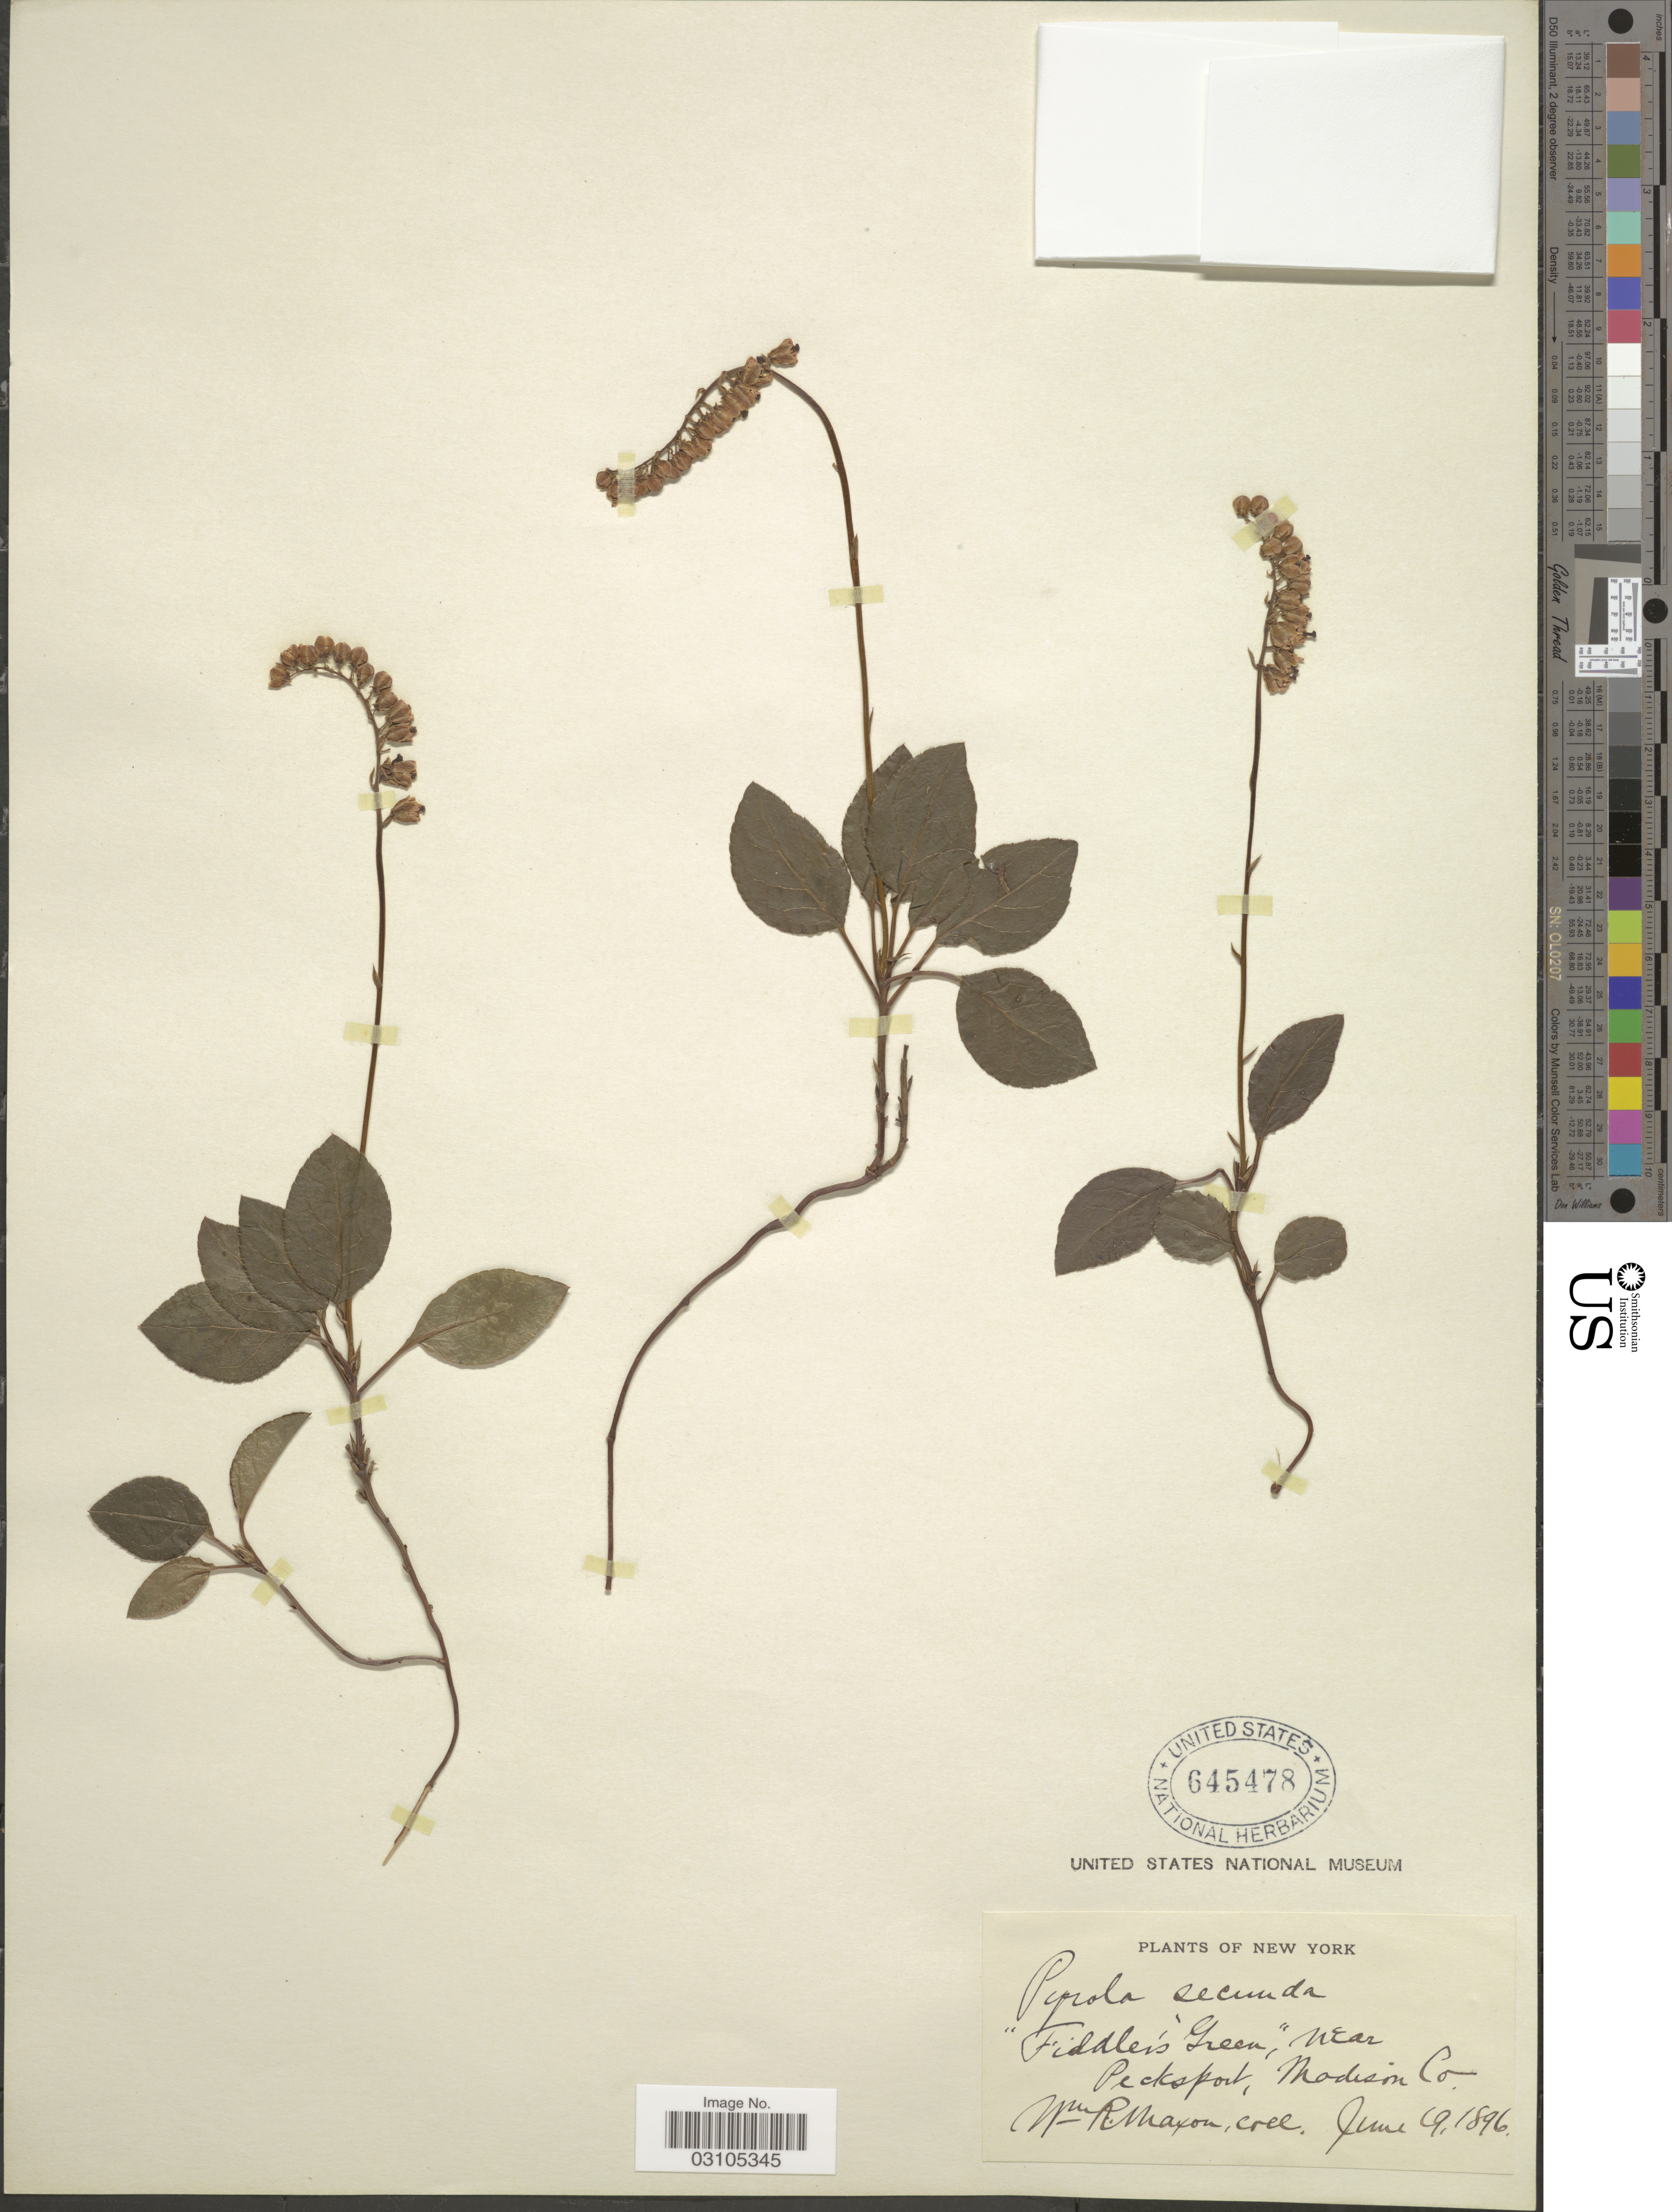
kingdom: Plantae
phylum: Tracheophyta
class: Magnoliopsida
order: Ericales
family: Ericaceae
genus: Orthilia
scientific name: Orthilia secunda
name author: (L.) House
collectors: W. R. Maxon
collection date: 1896-06-19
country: United States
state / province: New York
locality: Fiddler's Green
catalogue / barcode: US 645478